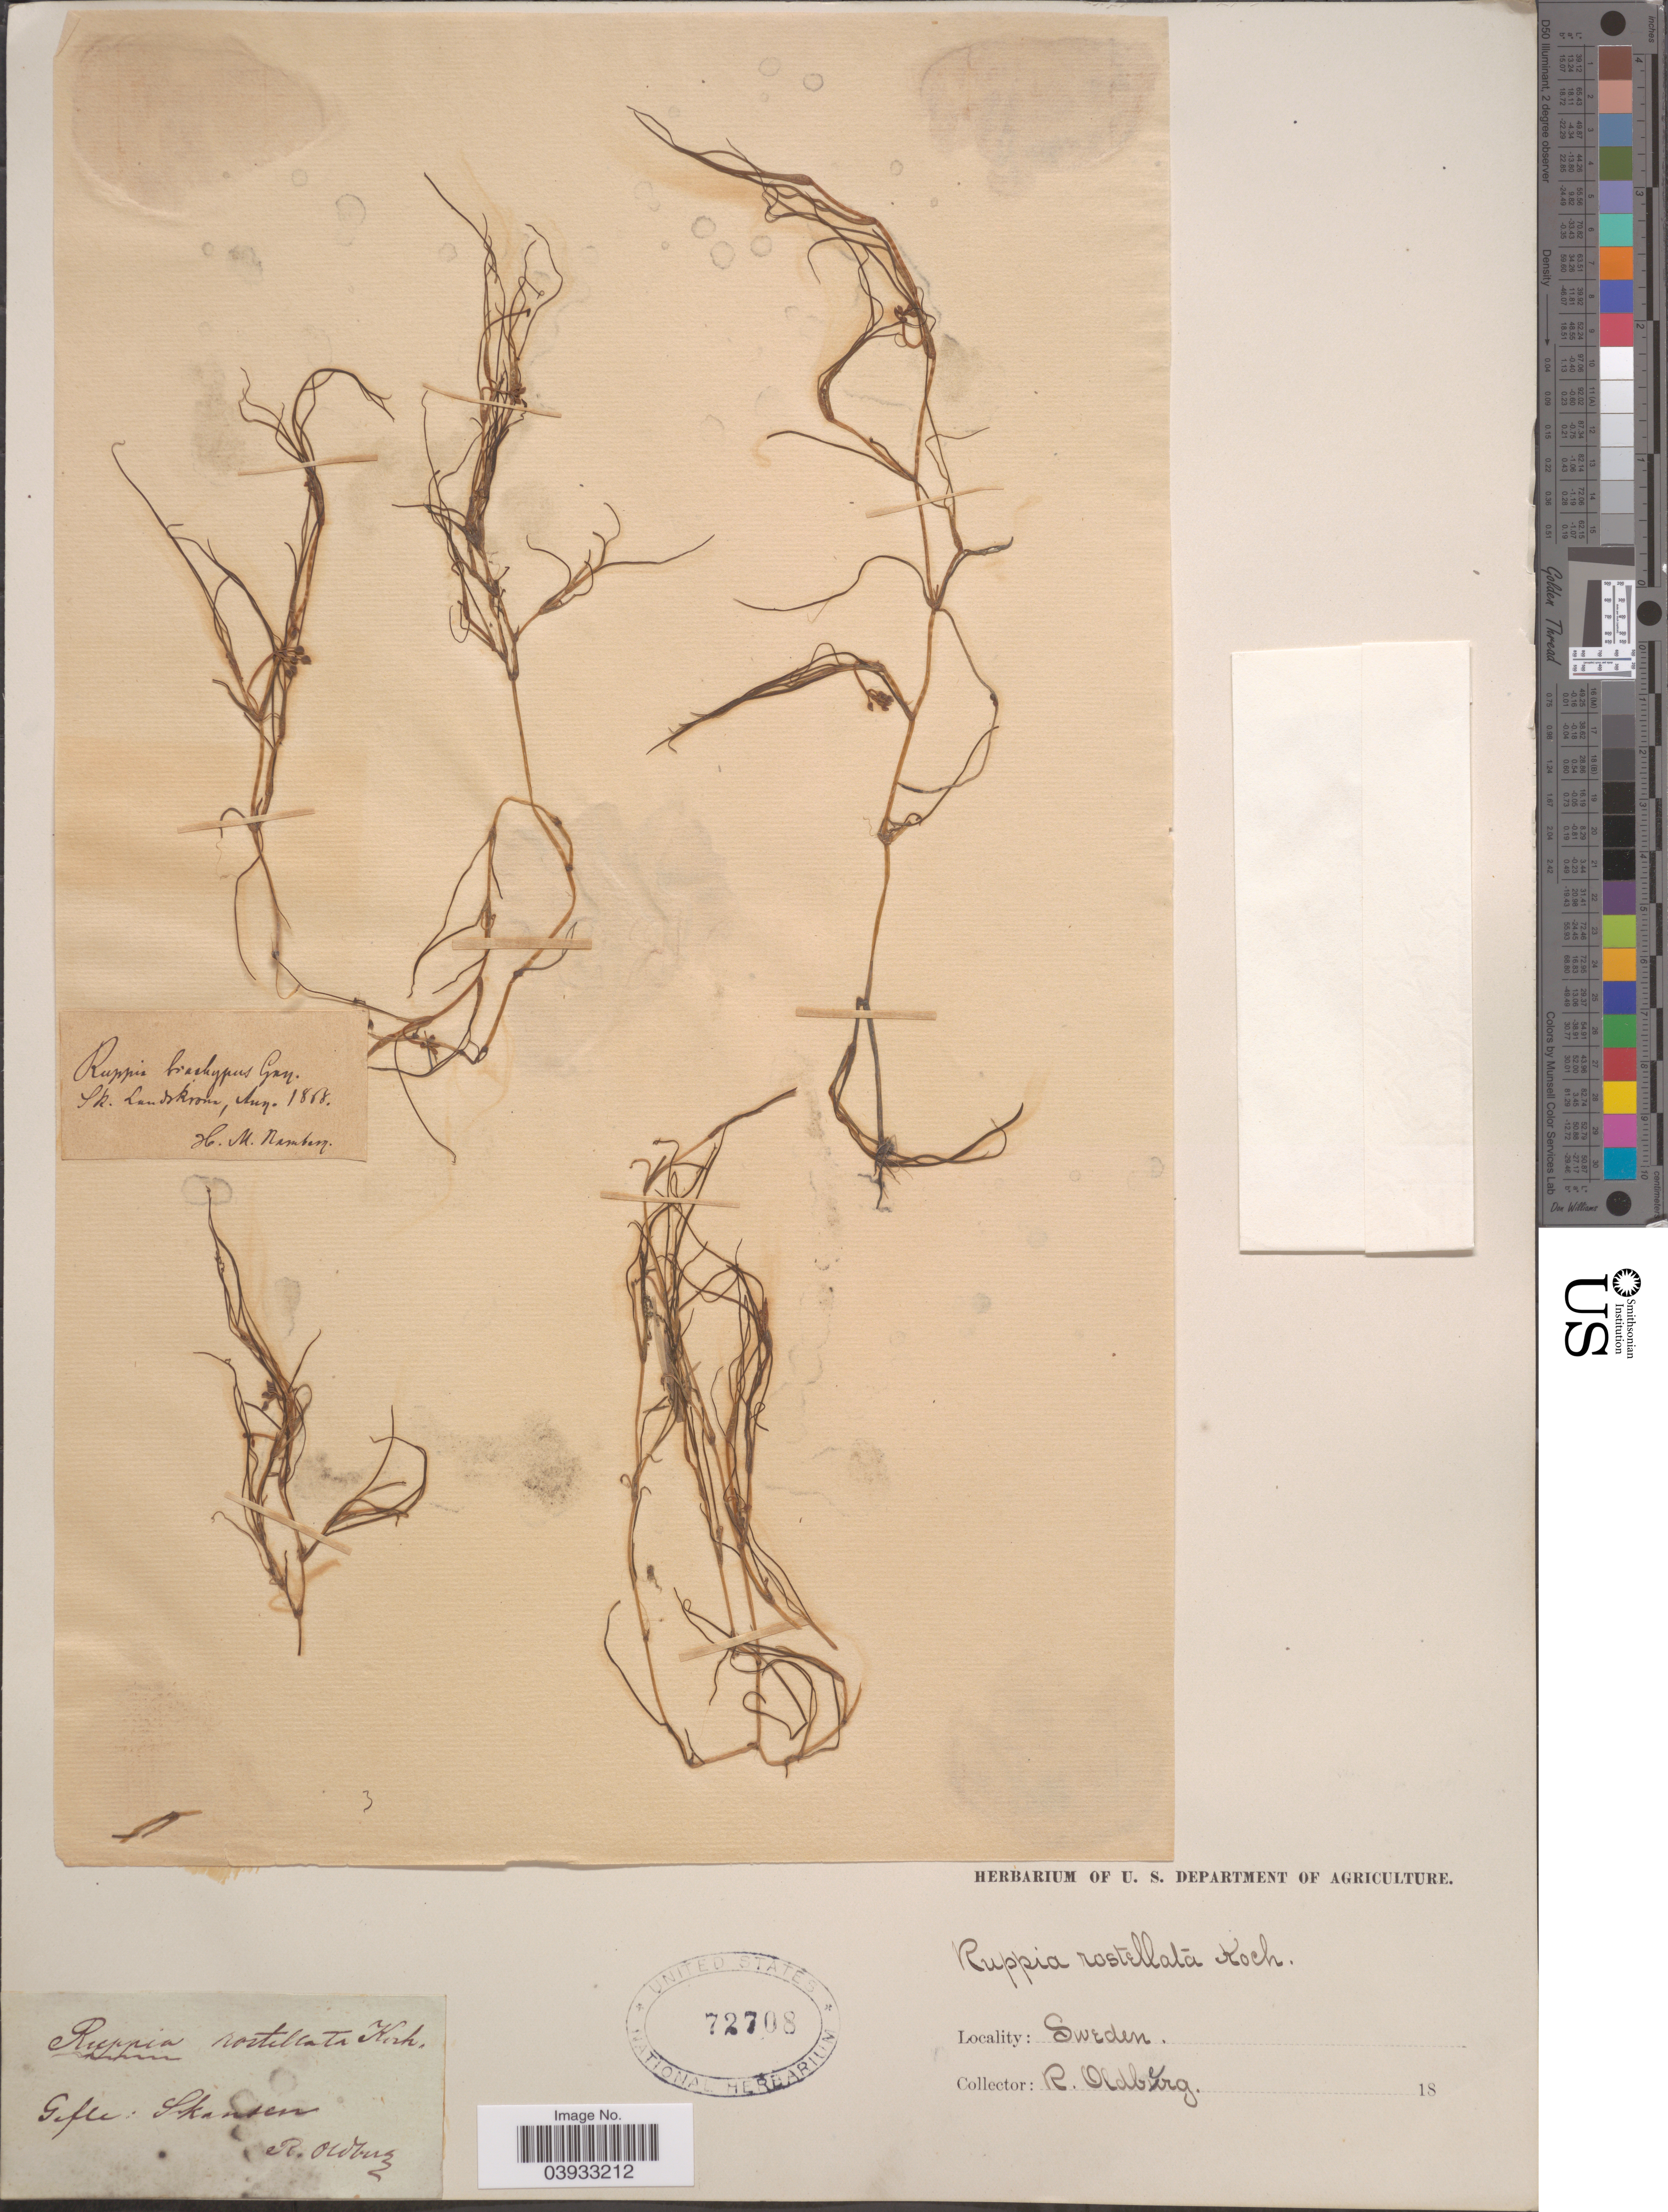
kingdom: Plantae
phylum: Tracheophyta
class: Liliopsida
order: Alismatales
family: Ruppiaceae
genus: Ruppia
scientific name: Ruppia rostellata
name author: W.D.J. Koch ex Rchb.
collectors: R. Oldberg & H. Namberg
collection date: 1868-08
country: Sweden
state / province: Skåne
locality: Gefle: Skansen. Sk. Landskrona.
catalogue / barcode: US 72708